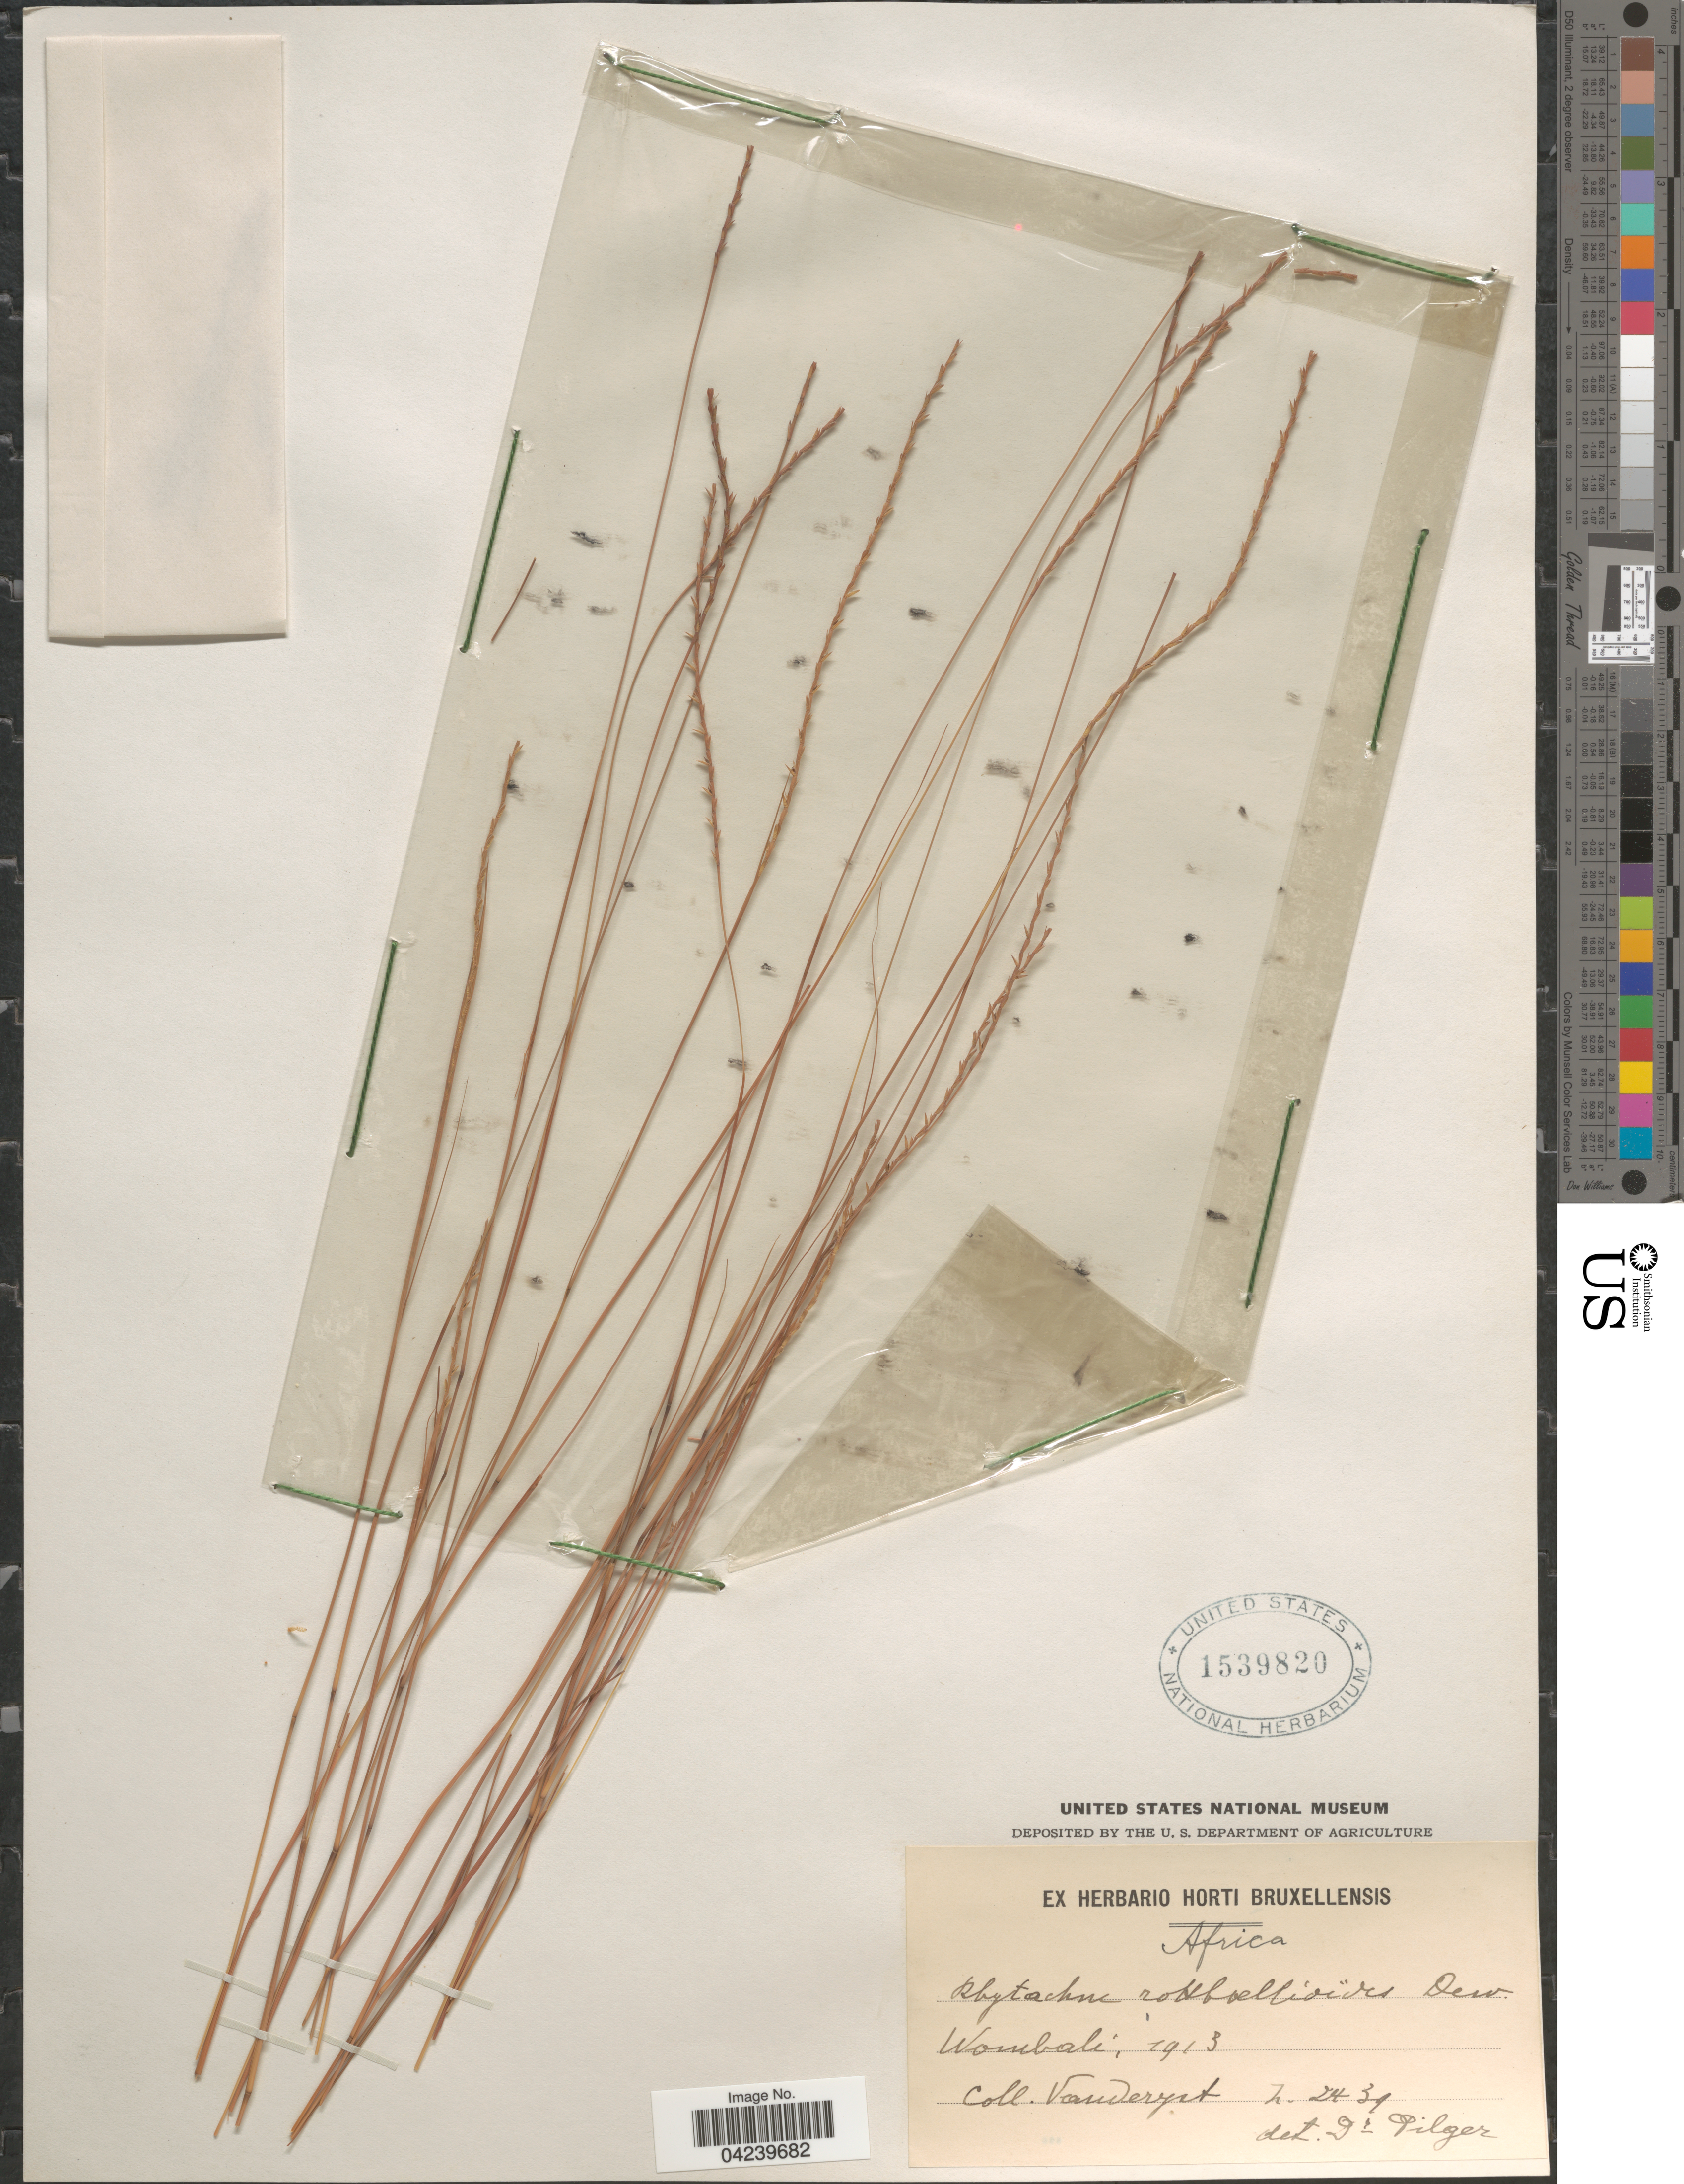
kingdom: Plantae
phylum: Tracheophyta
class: Liliopsida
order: Poales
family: Poaceae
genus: Rhytachne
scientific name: Rhytachne rottboellioides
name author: Desv.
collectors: Vanderyst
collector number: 2439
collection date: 1913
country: Congo, Democratic Republic of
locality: Africa. Wombali.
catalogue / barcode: US 1539820